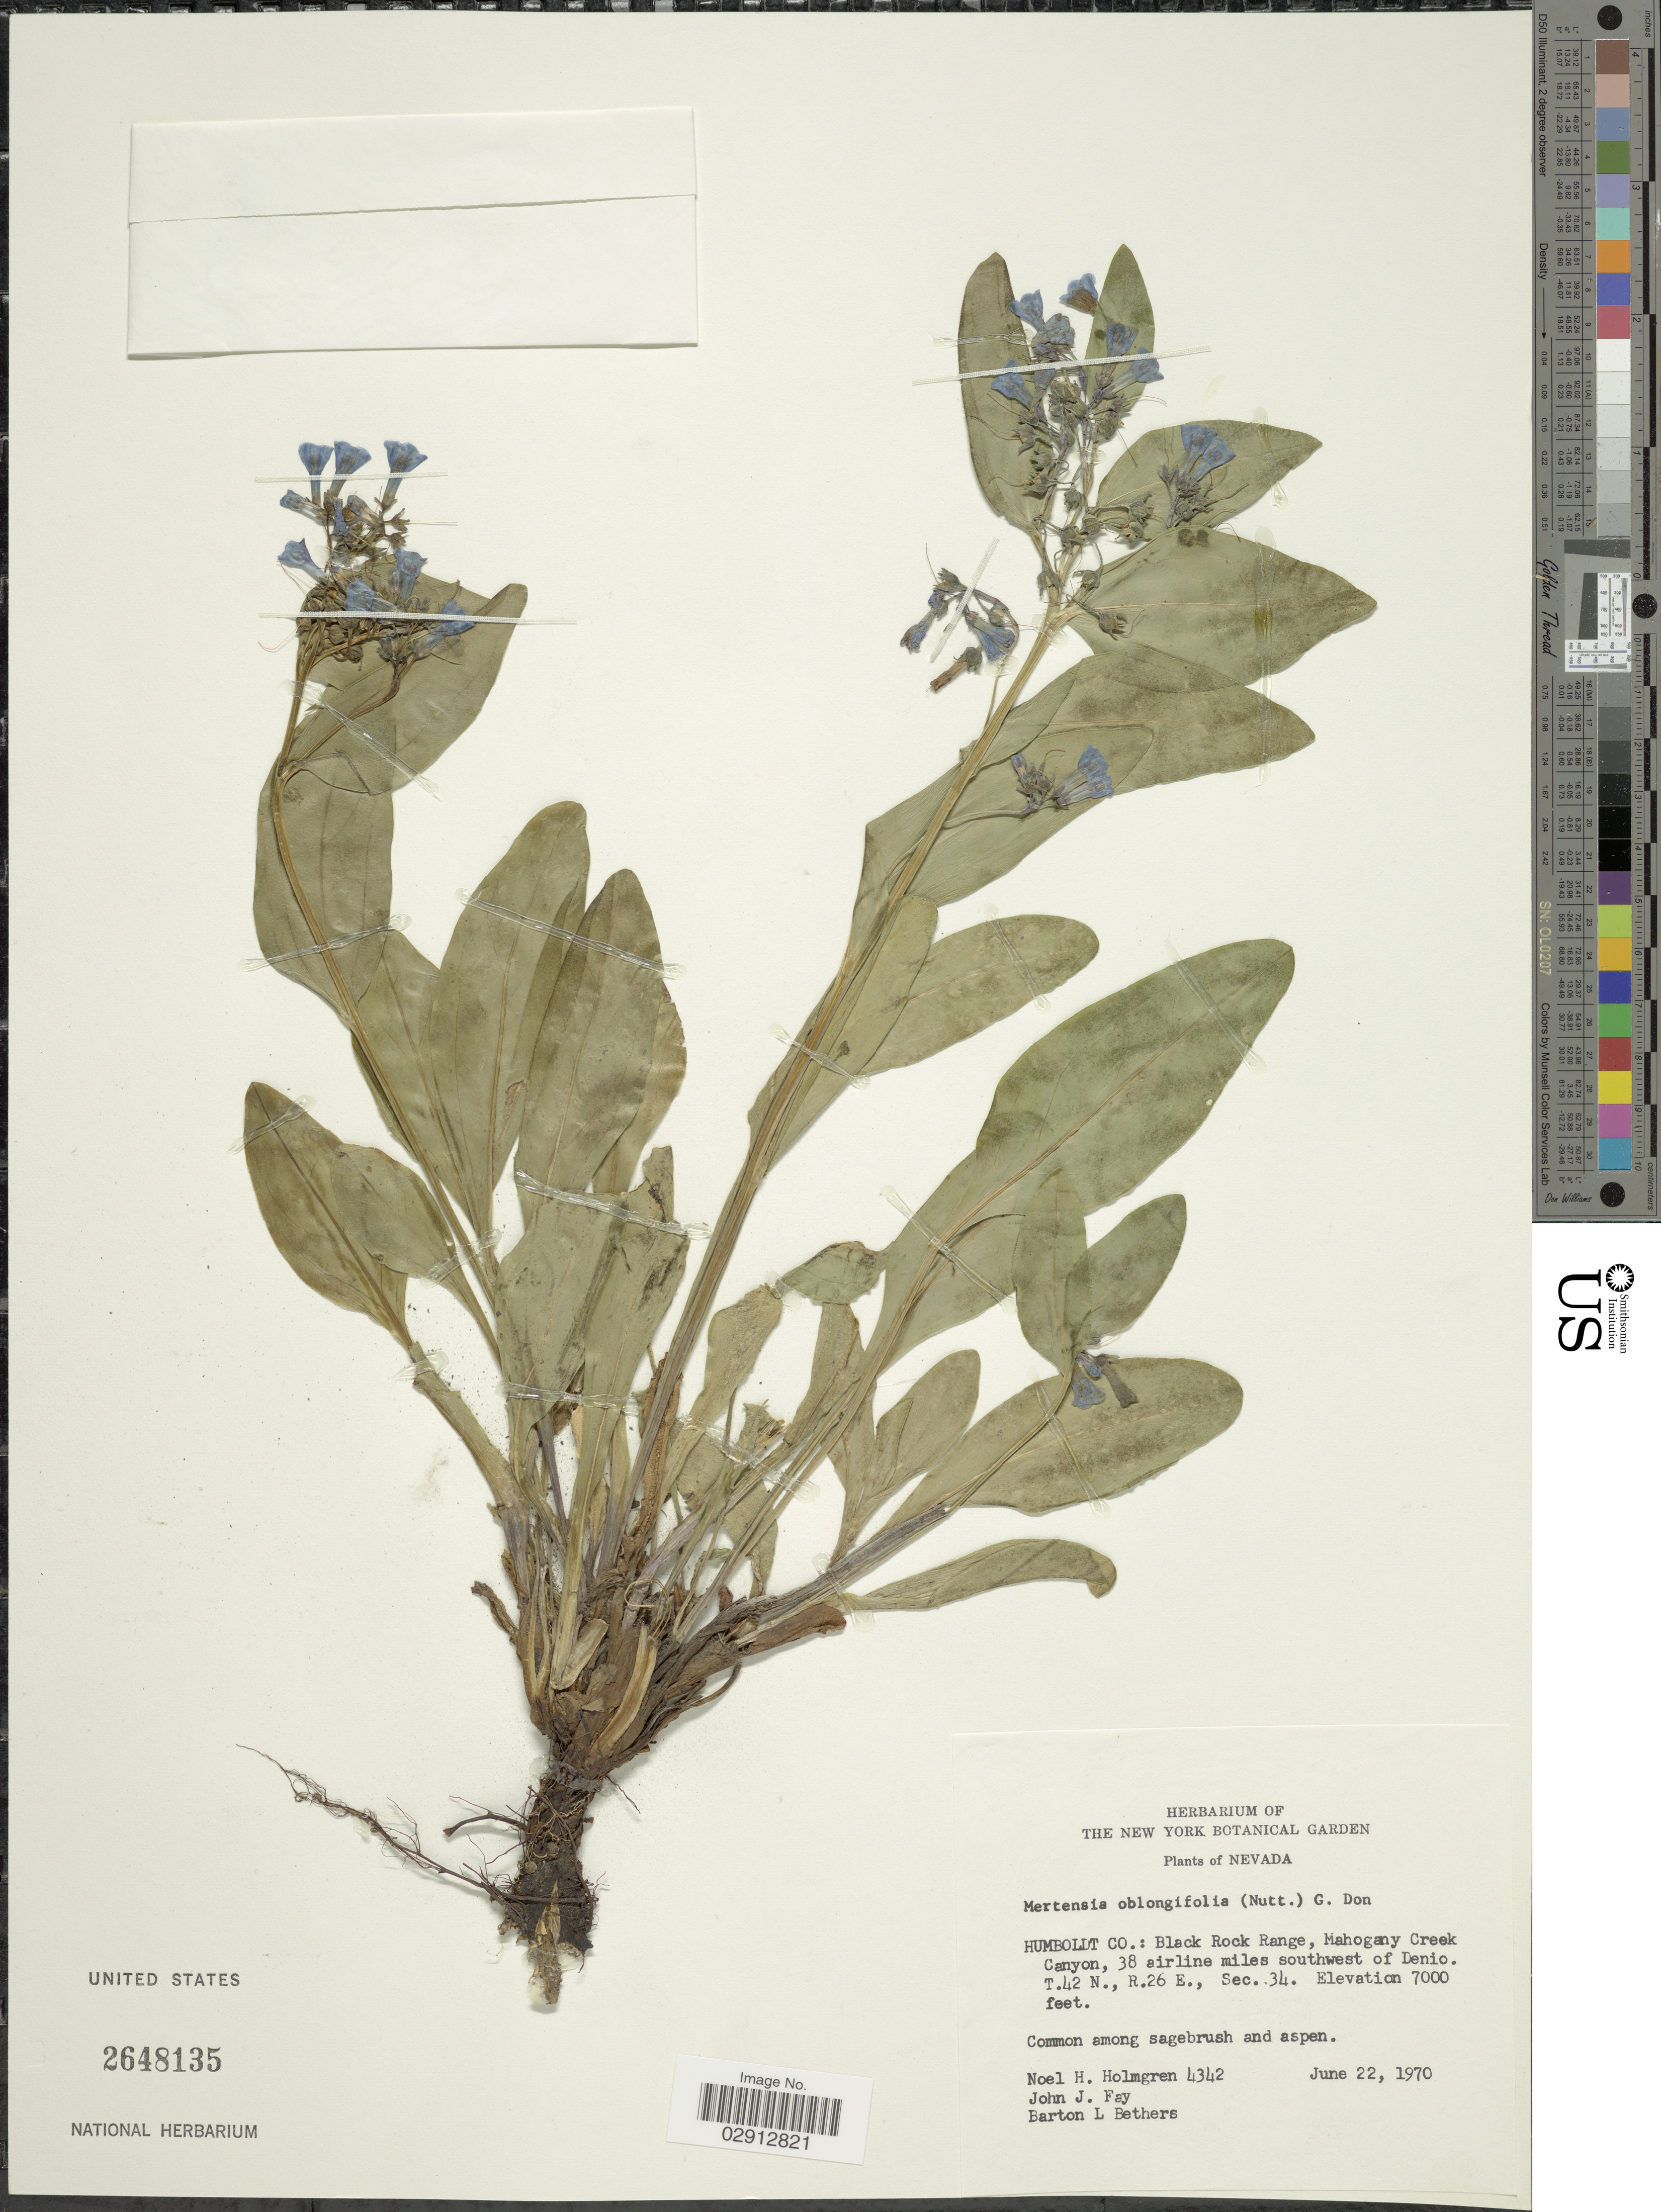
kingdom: Plantae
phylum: Tracheophyta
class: Magnoliopsida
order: Boraginales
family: Boraginaceae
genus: Mertensia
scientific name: Mertensia oblongifolia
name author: (Nutt.) G. Don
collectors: N. H. Holmgren, J. Fay & B. Bethers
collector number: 4342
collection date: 1970-06-22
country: United States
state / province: Nevada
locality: Humboldt Co.: Black Rock Range, Mahogany Creek Canyon, 38 airline miles southwest of Denio. T.42 N., R.26 E., Sec. 34.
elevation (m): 2134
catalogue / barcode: US 2648135